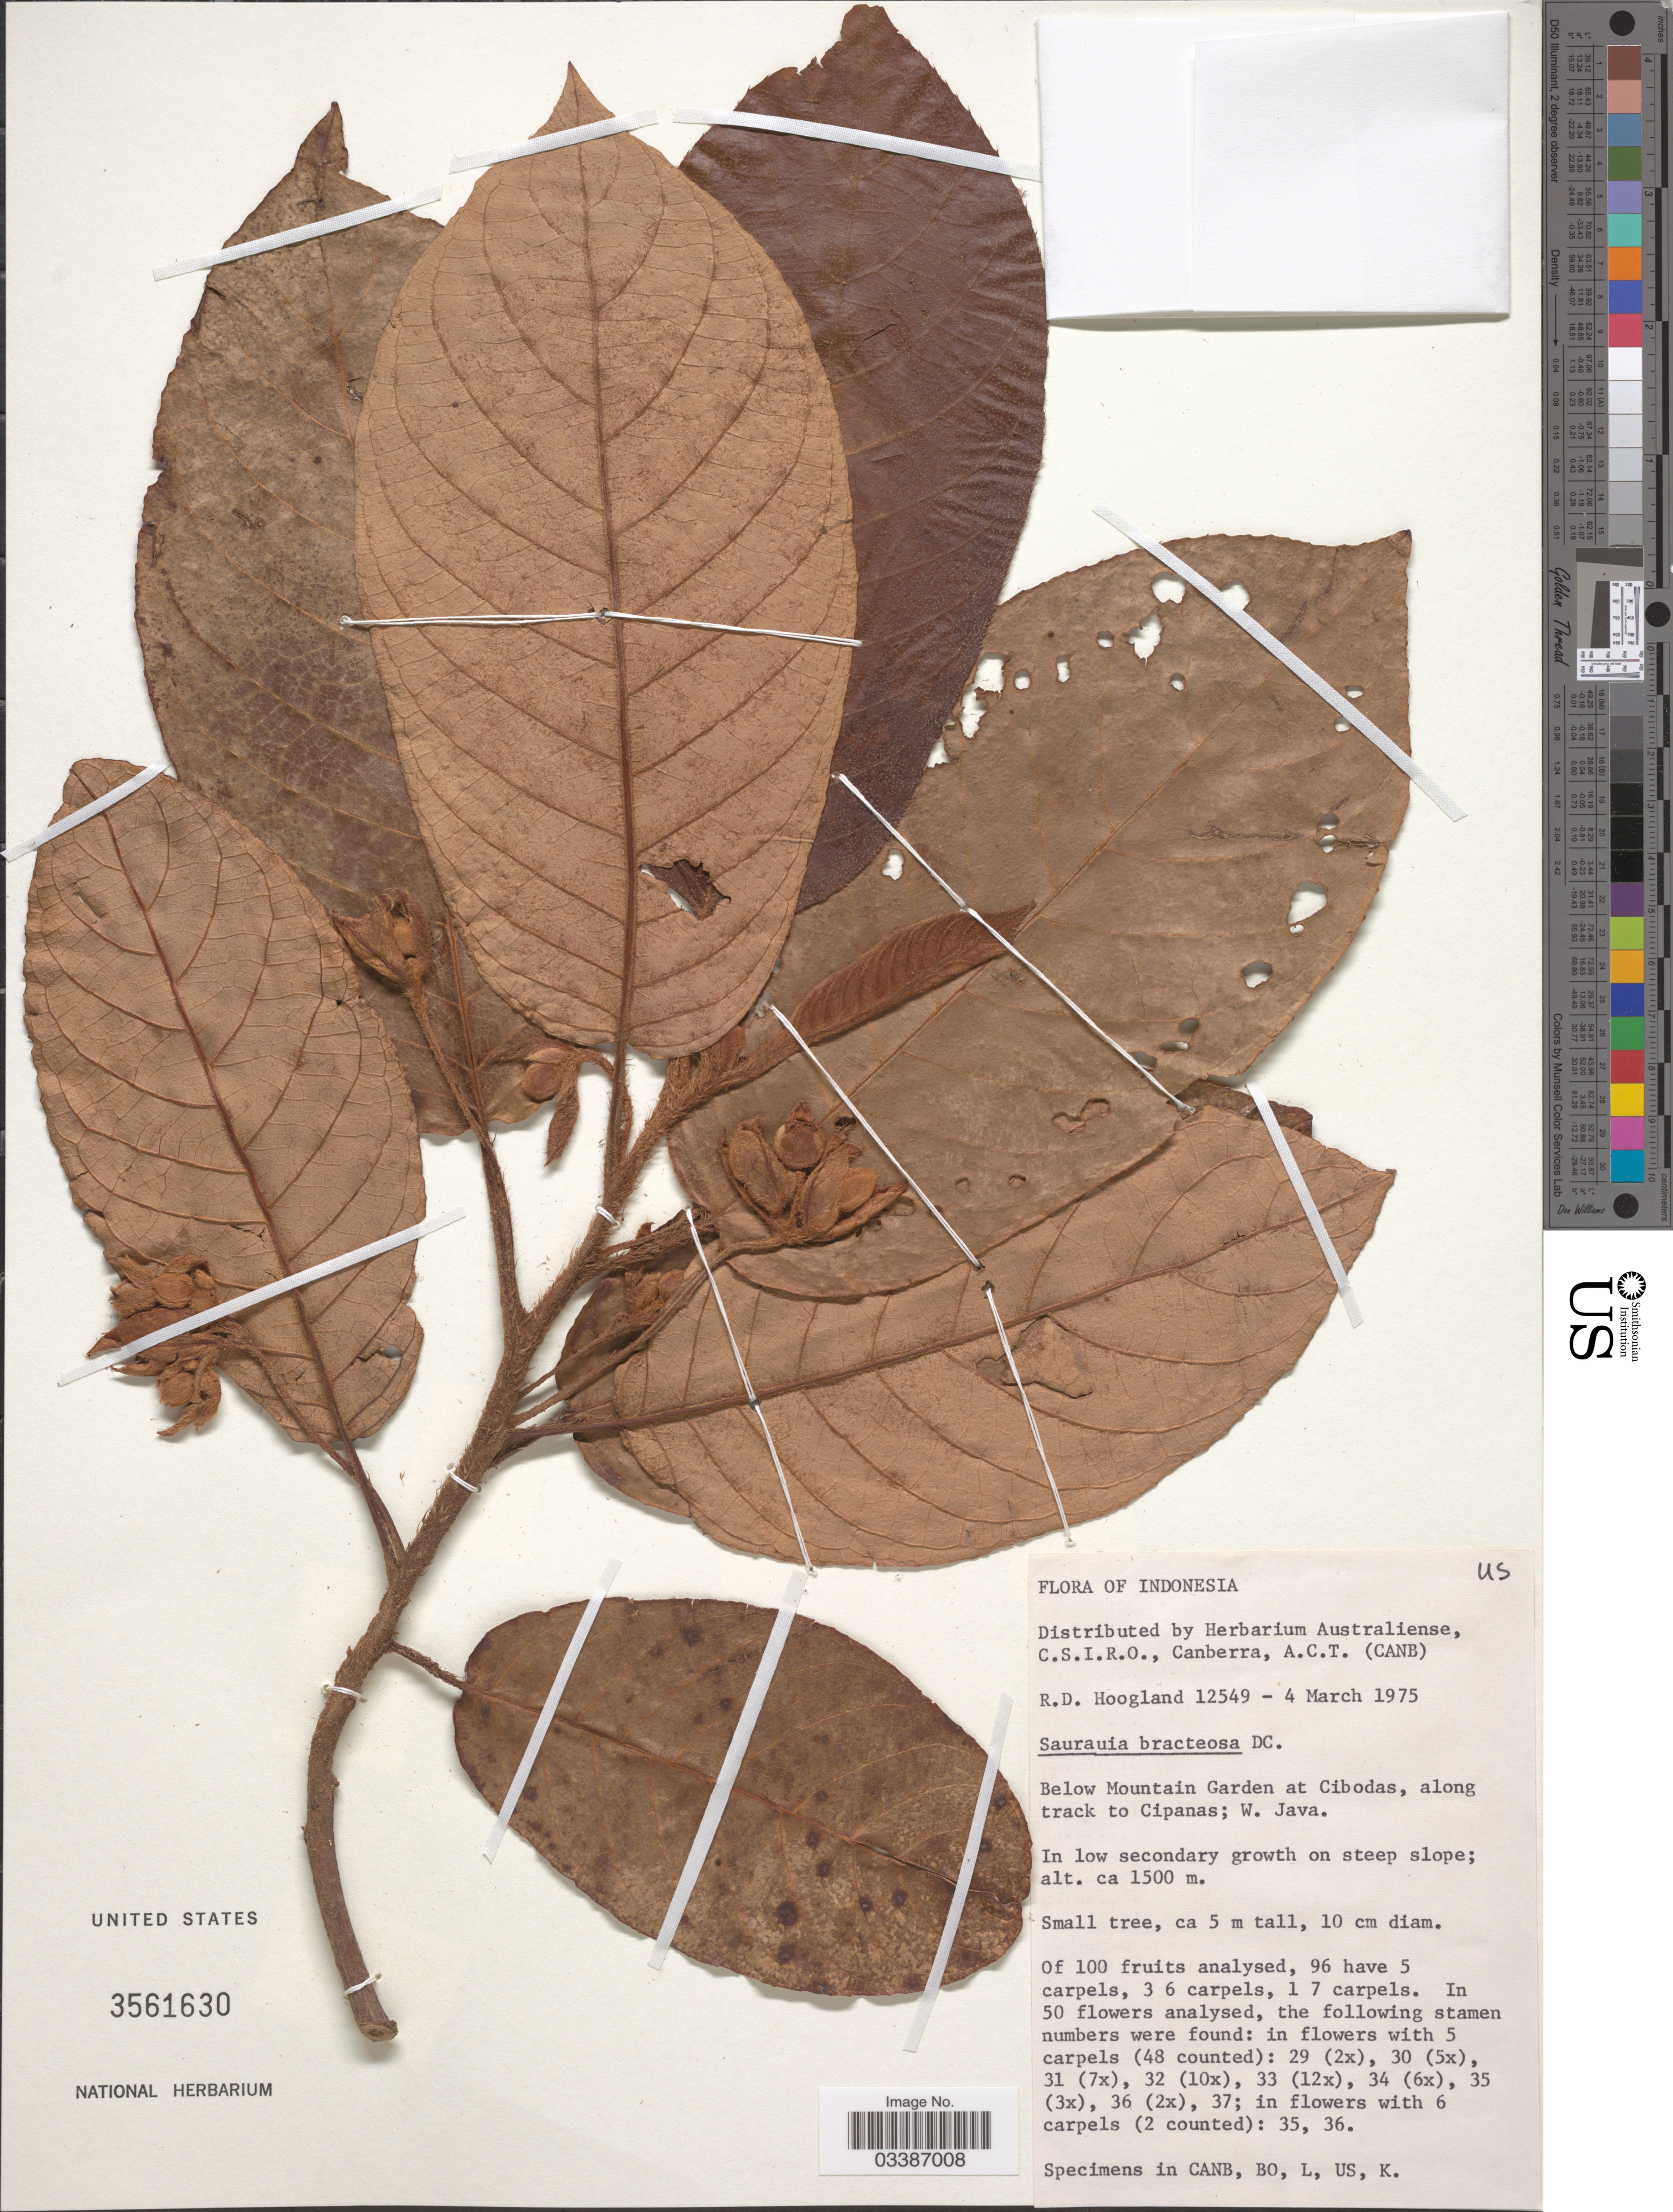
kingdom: Plantae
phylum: Tracheophyta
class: Magnoliopsida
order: Ericales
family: Actinidiaceae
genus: Saurauia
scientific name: Saurauia bracteosa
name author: DC.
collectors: R. D. Hoogland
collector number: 12549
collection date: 1975-03-04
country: Indonesia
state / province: Java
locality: Below Mountain Garden at Cibodas, along track to Cipanas; W. Java.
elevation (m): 1500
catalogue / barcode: US 3561630